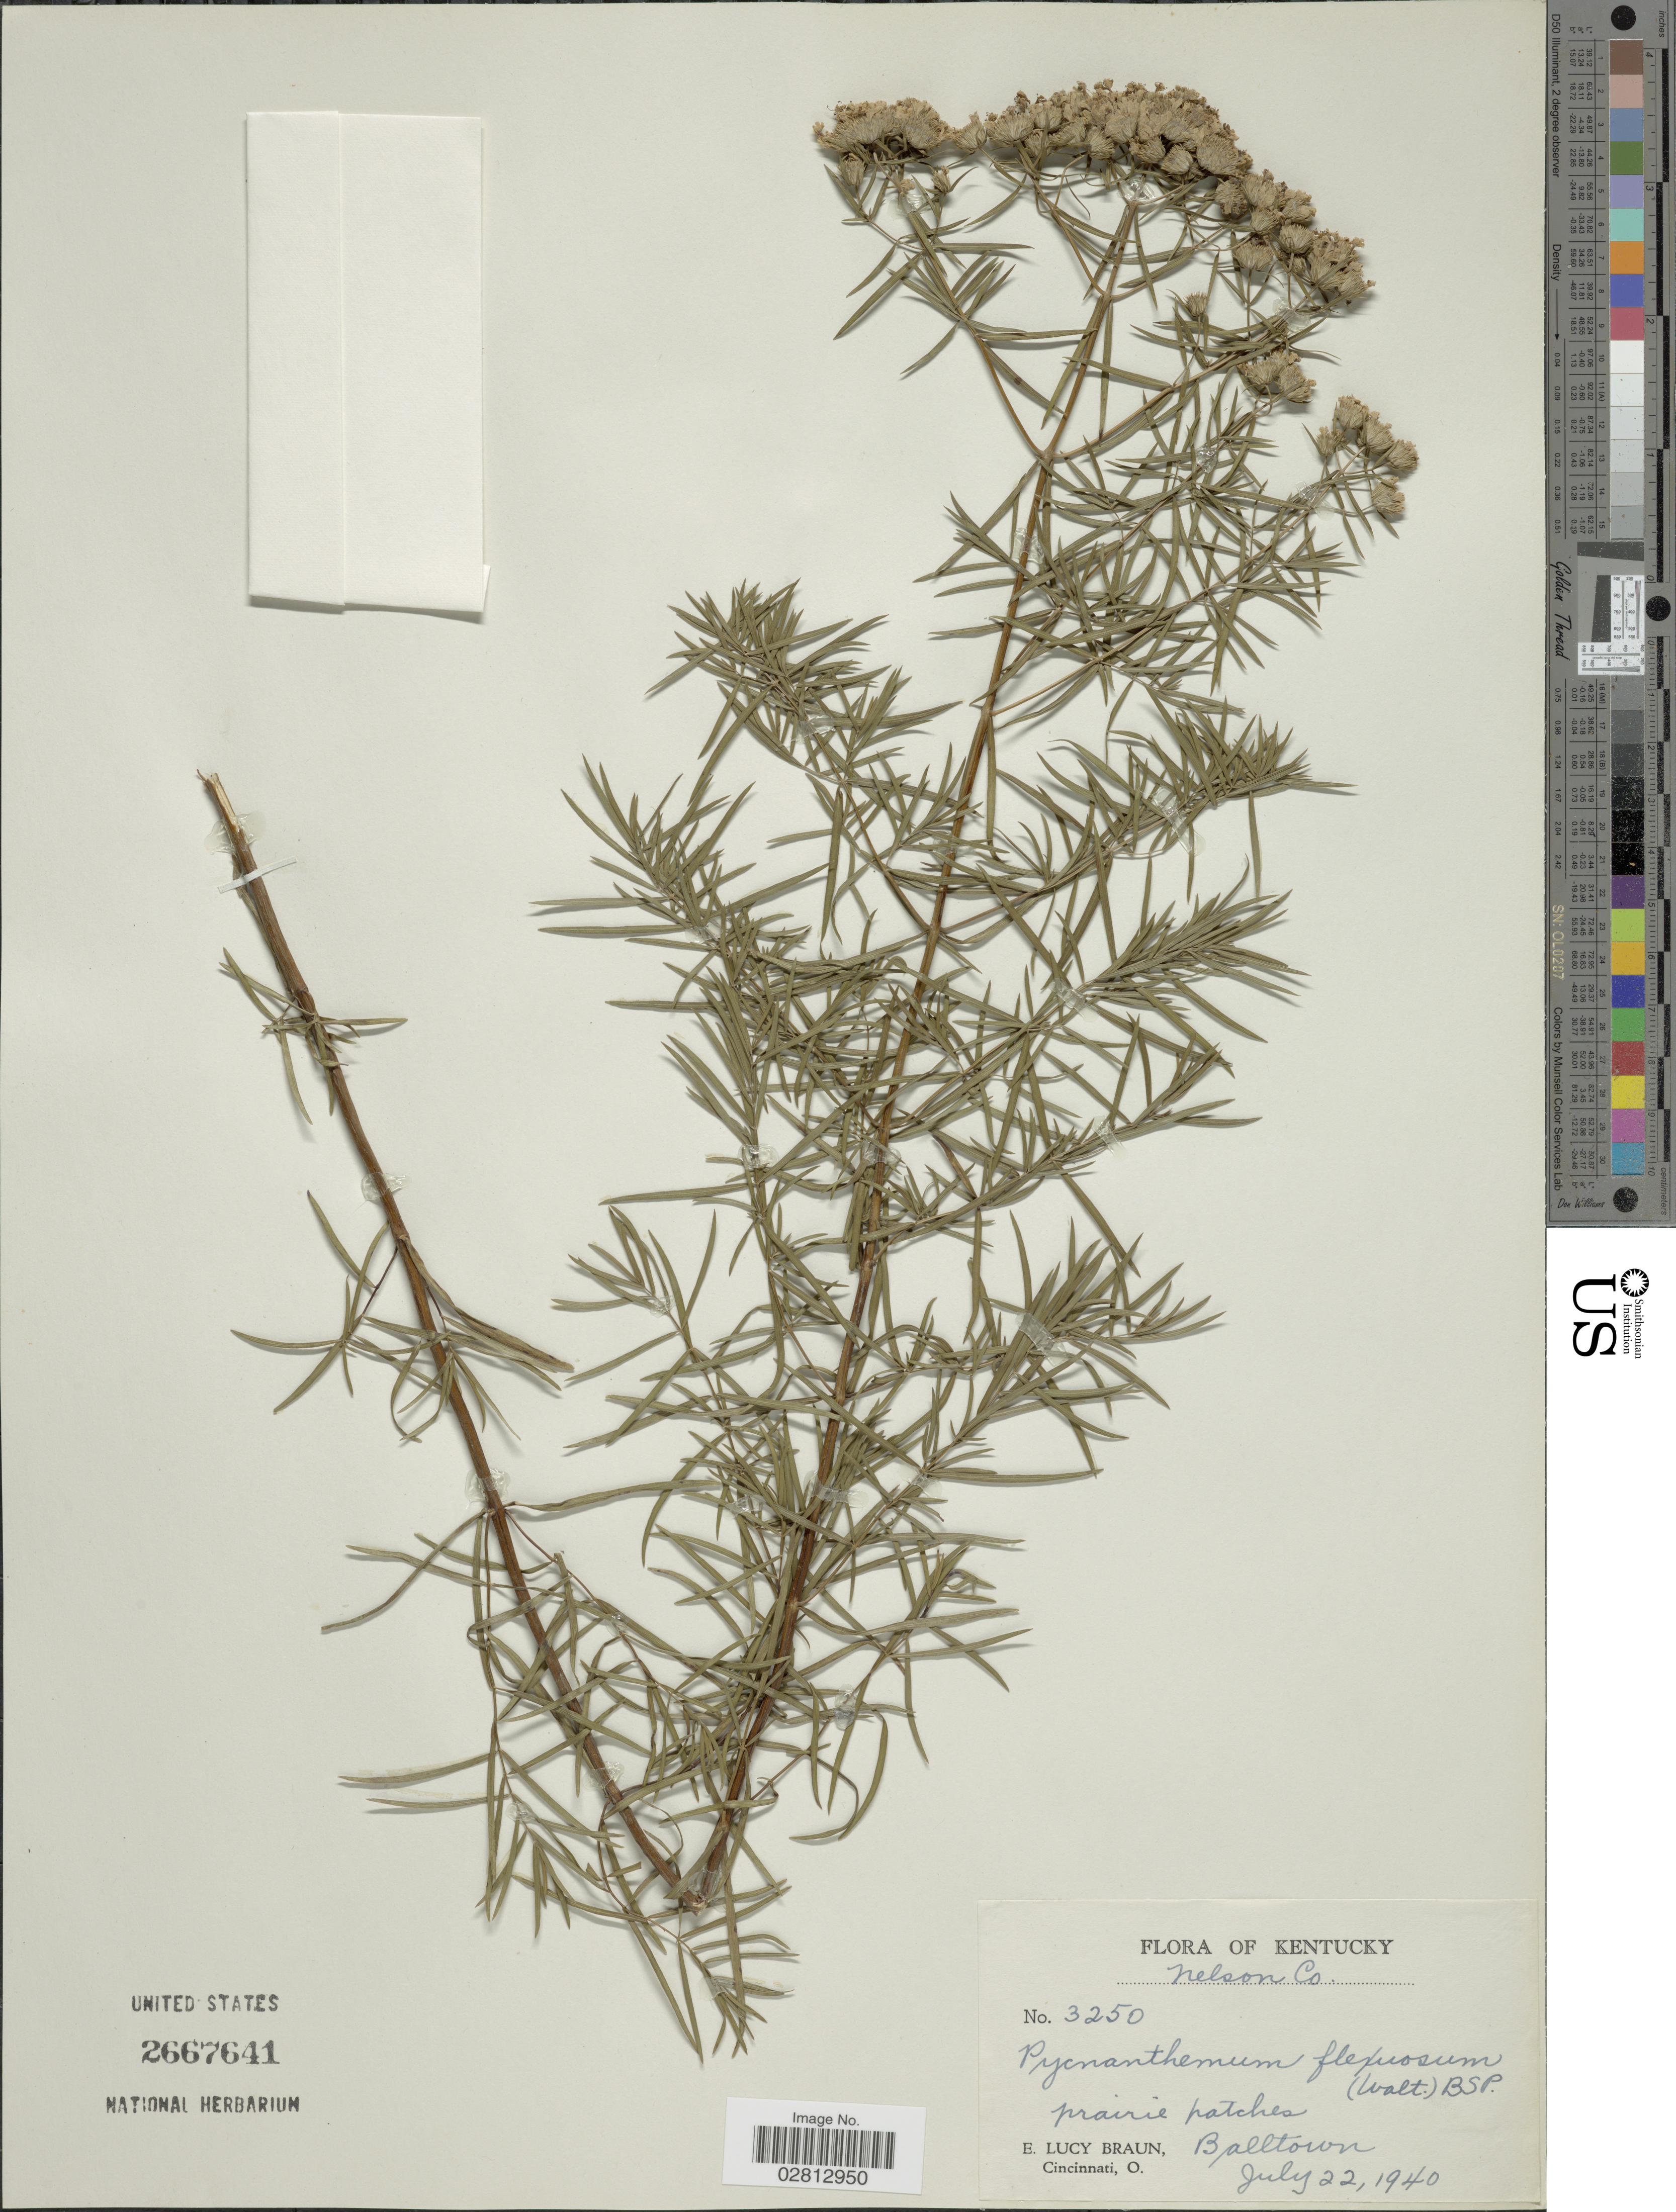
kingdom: Plantae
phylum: Tracheophyta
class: Magnoliopsida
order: Lamiales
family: Lamiaceae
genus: Pycnanthemum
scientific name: Pycnanthemum tenuifolium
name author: Schrad.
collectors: E. L. Braun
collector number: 3250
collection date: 1940-07-22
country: United States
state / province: Kentucky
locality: Nelson Co. Balltown.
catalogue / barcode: US 2667641